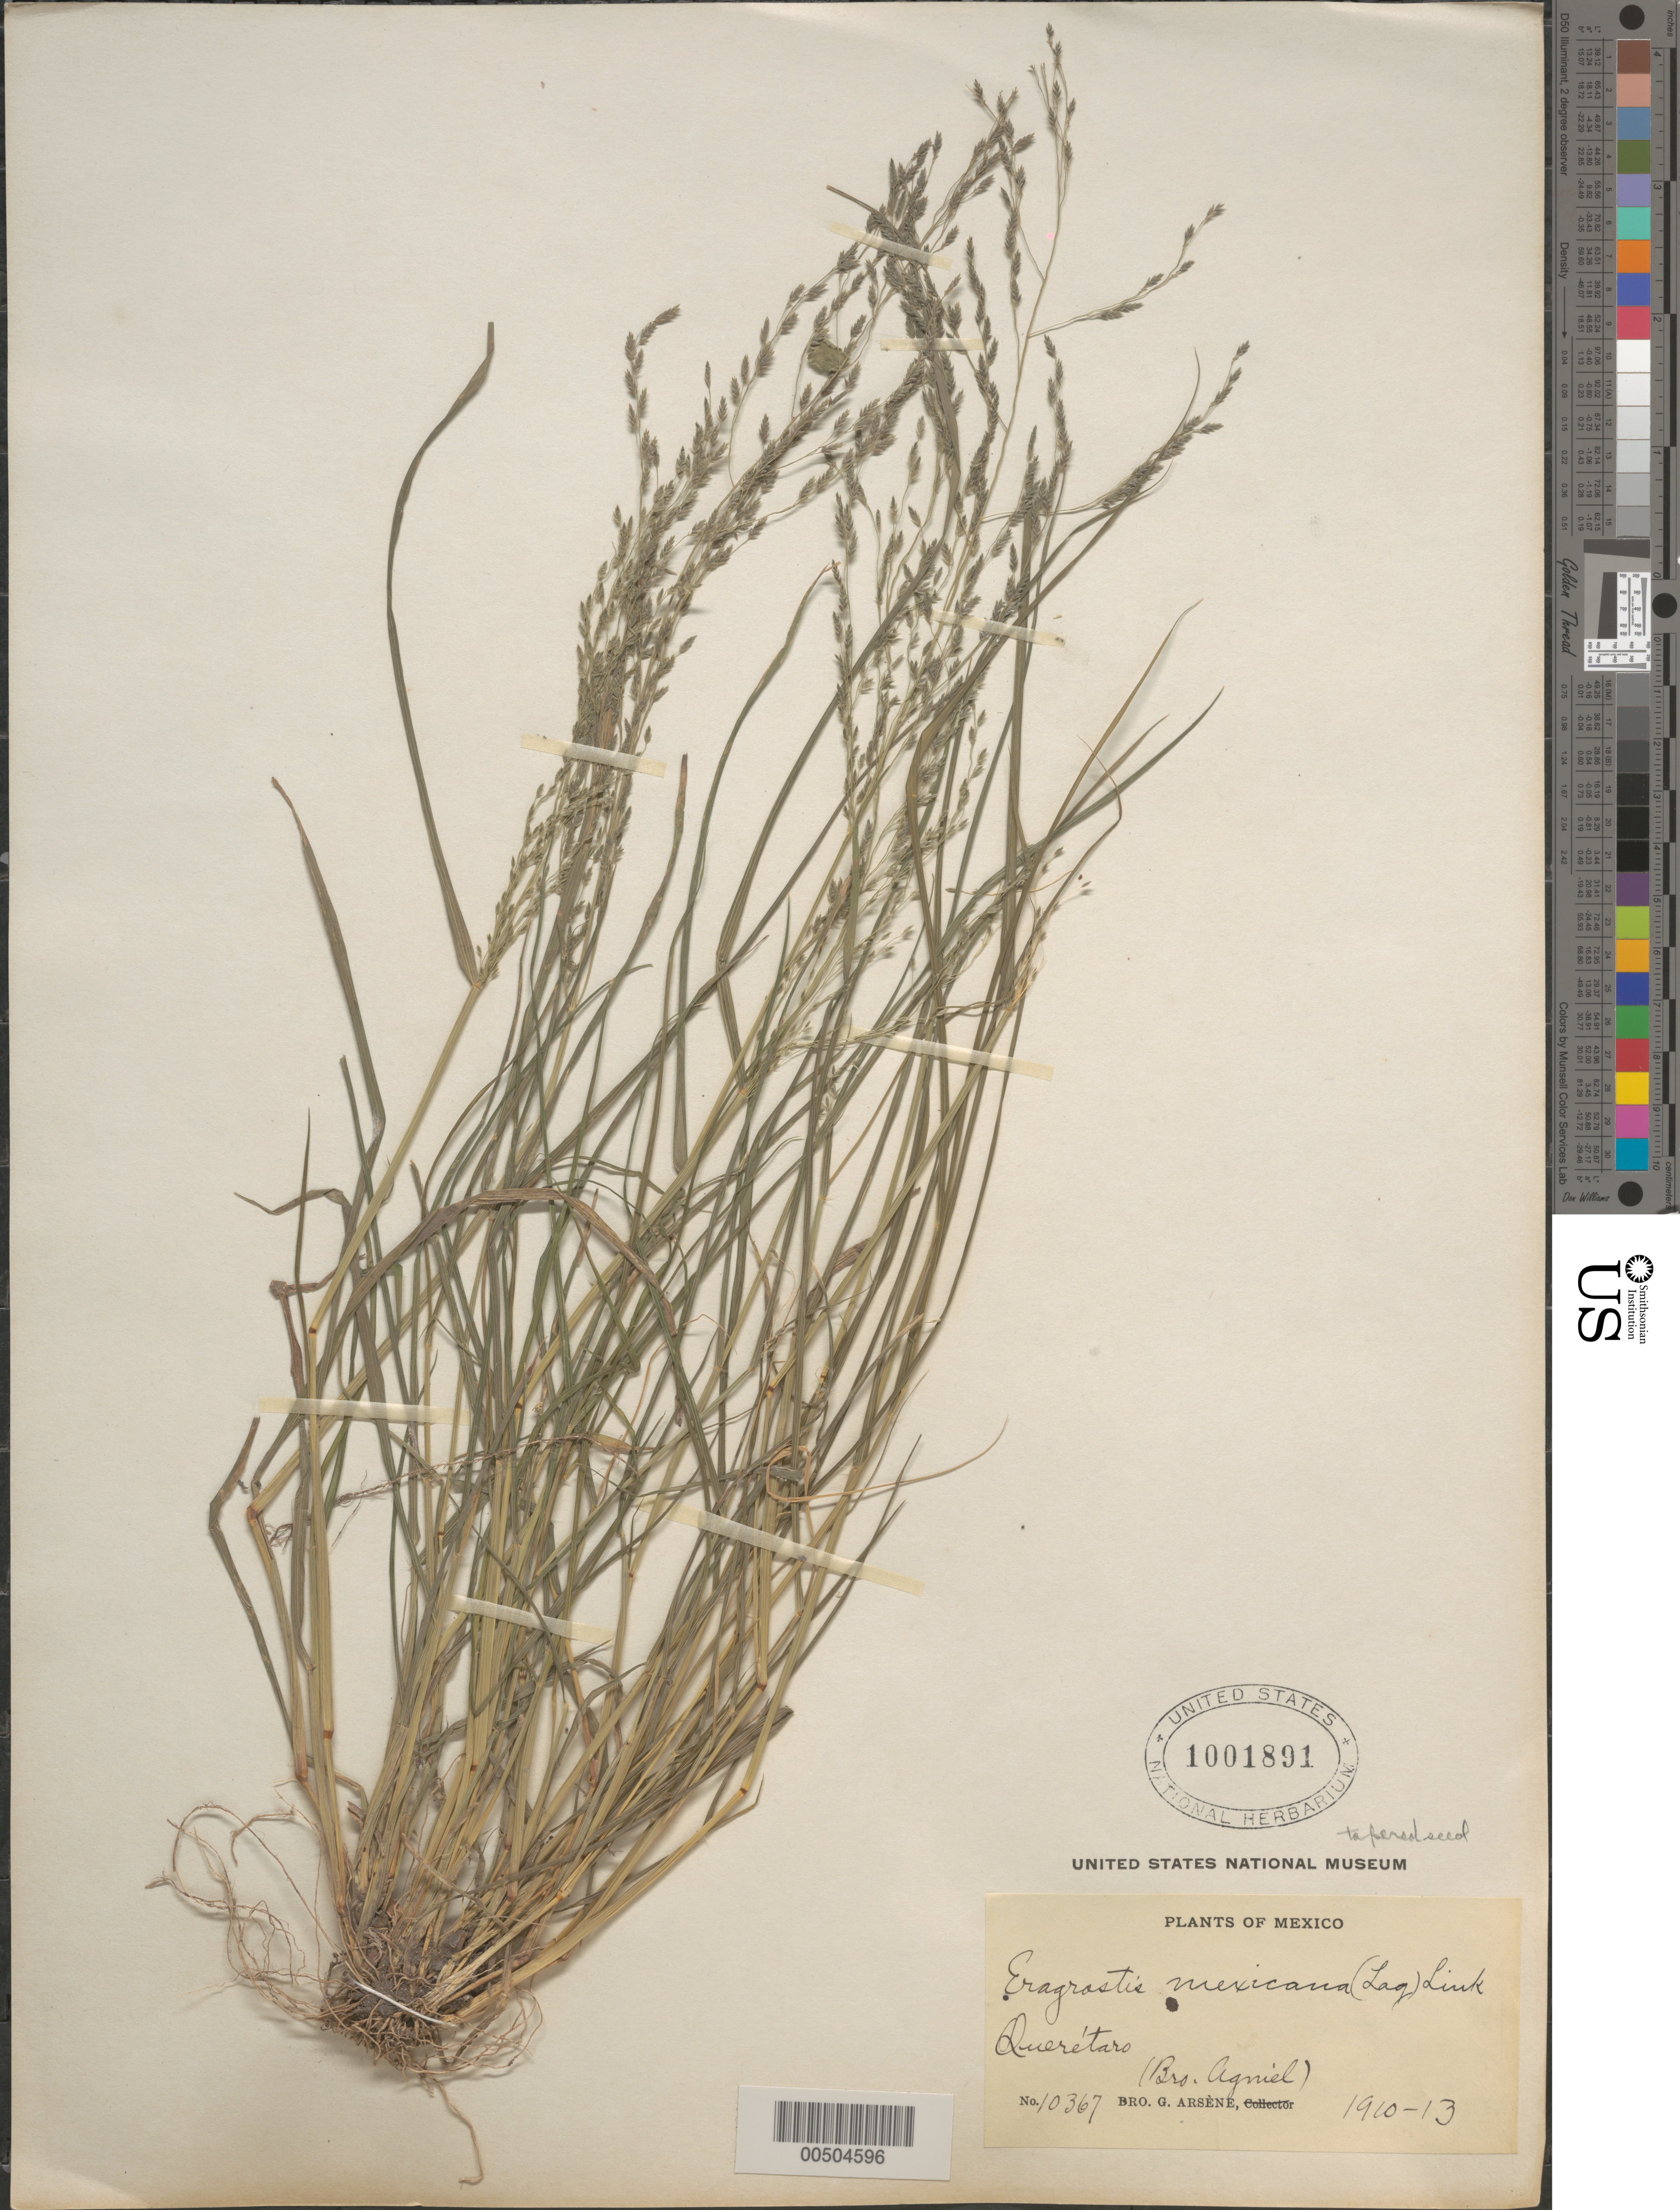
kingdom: Plantae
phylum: Tracheophyta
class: Liliopsida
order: Poales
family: Poaceae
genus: Eragrostis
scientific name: Eragrostis pectinacea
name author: (Michx.) Nees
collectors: Bro. Agniel & Bro. G. Arsène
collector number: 10367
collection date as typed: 1910 to 1913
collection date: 1910/1913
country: Mexico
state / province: Querétaro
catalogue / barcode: US 1001891